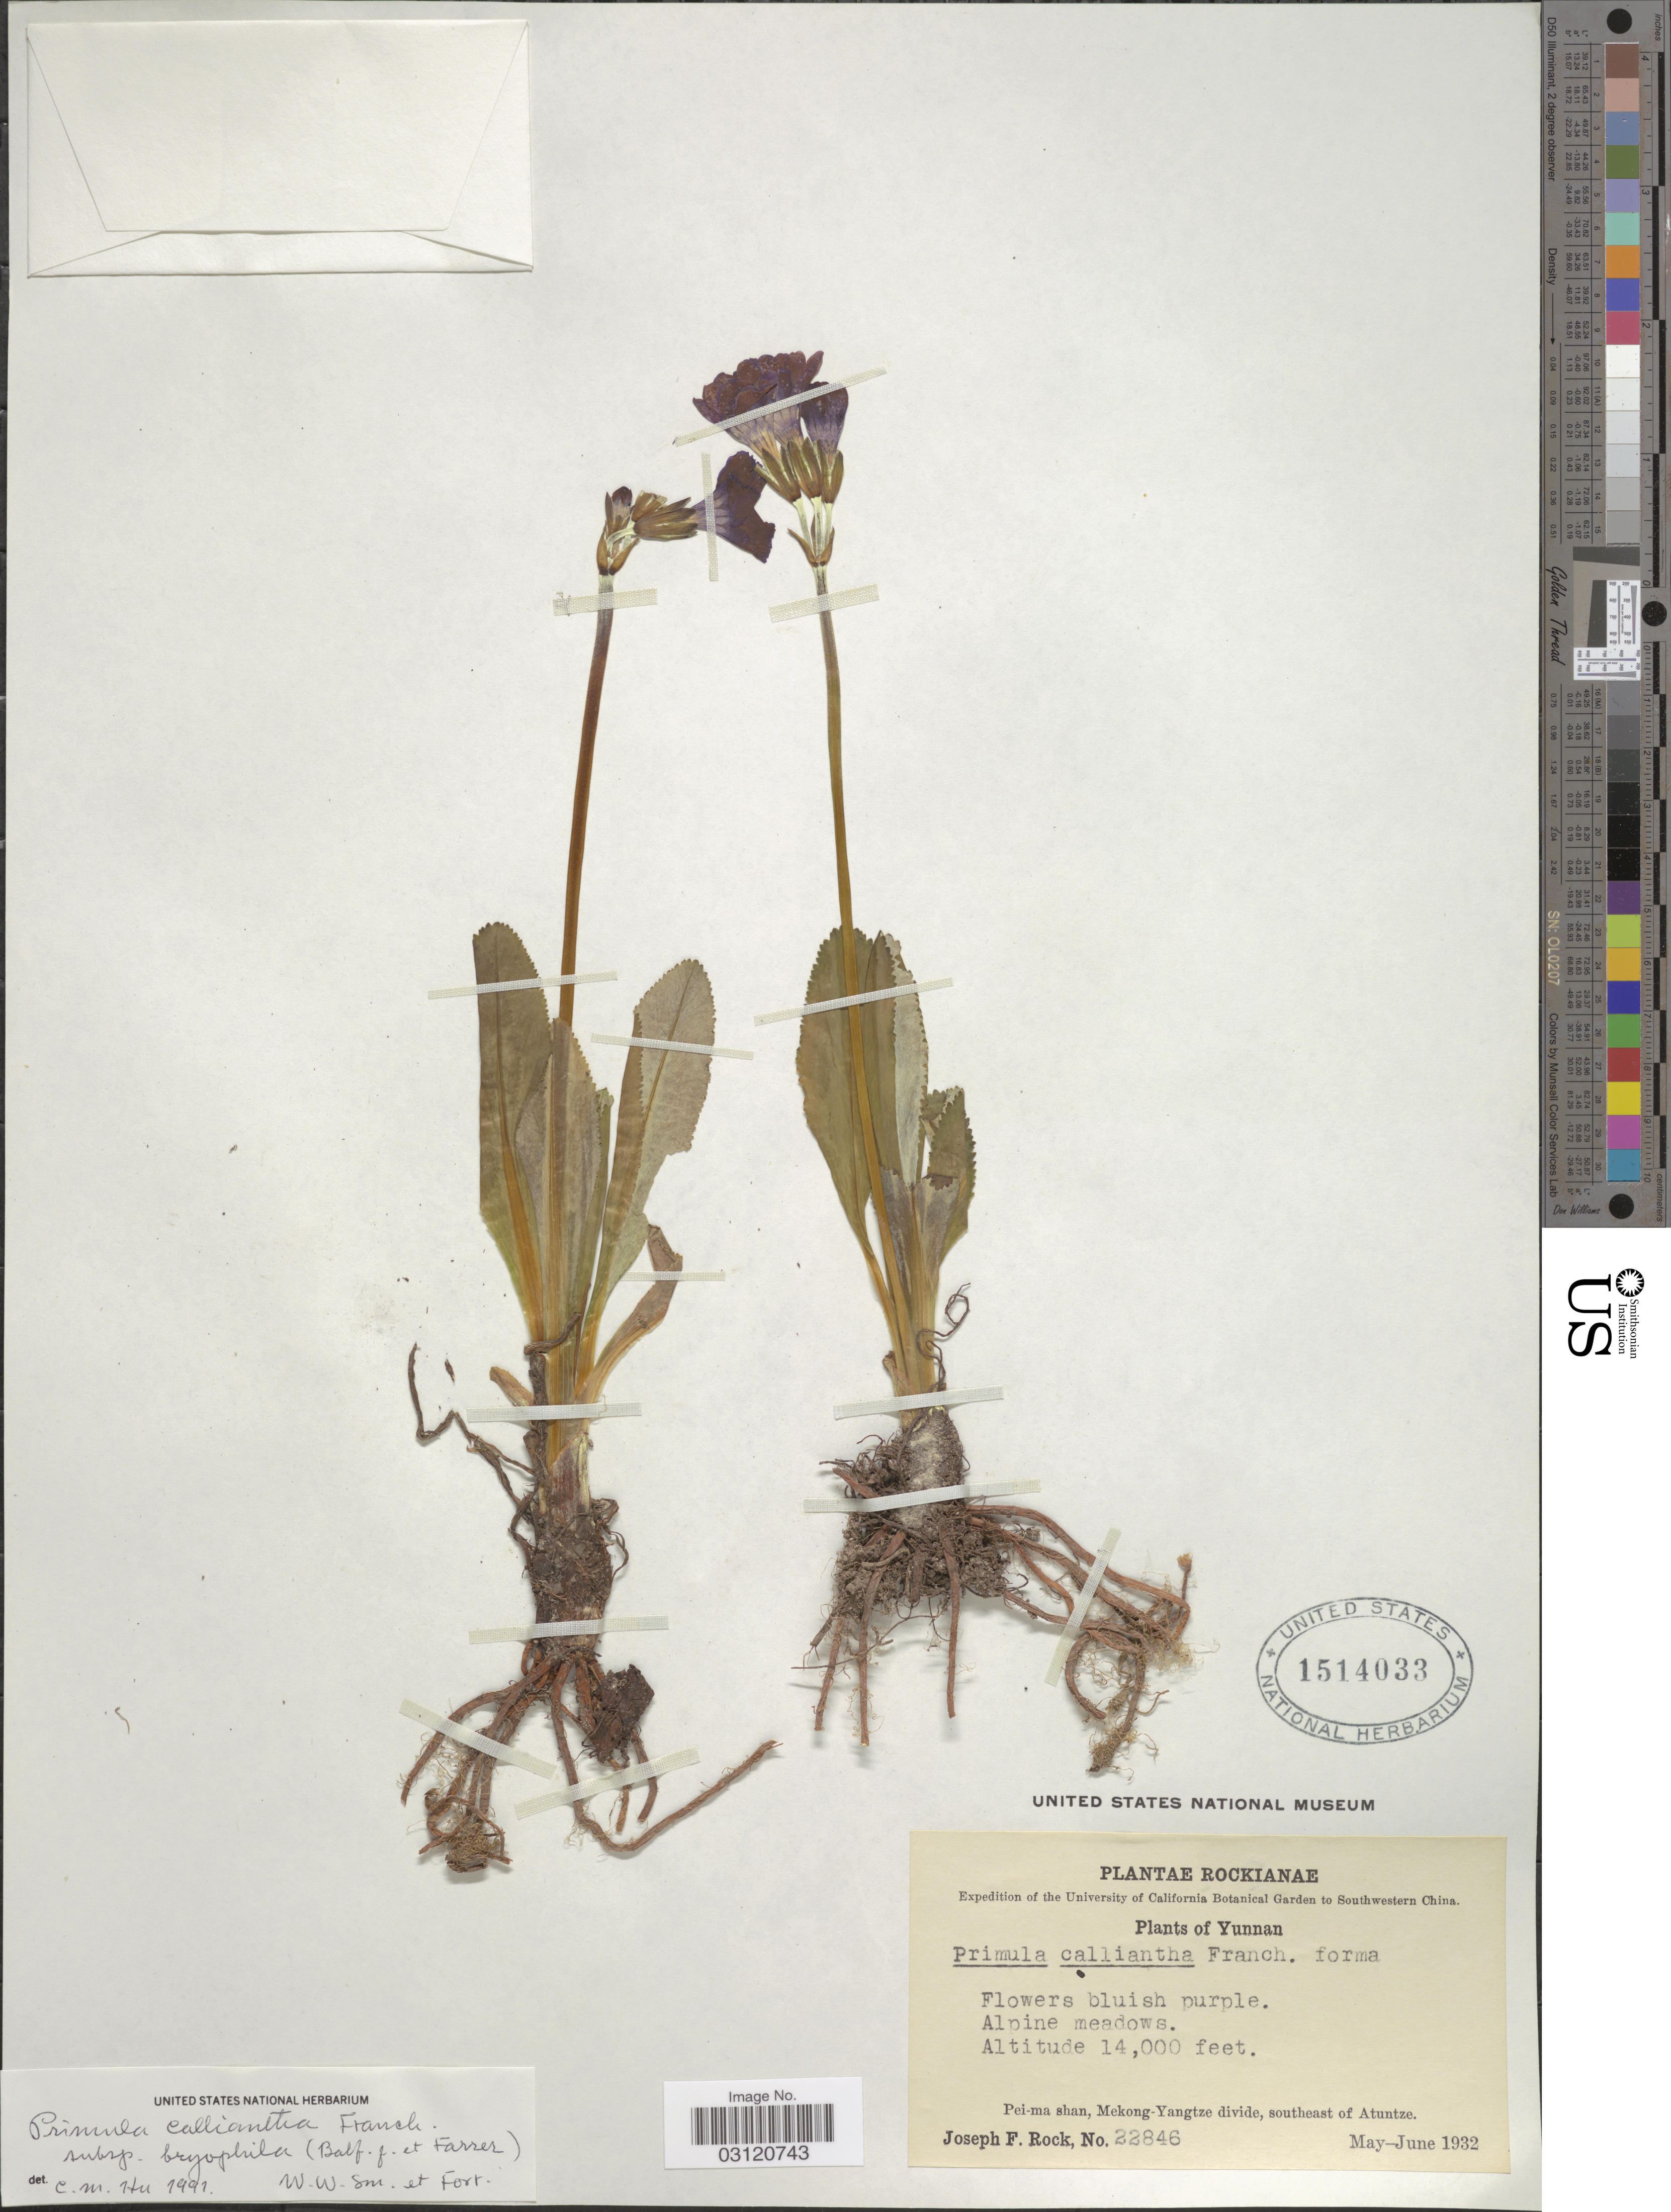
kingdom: Plantae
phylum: Tracheophyta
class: Magnoliopsida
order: Ericales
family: Primulaceae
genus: Primula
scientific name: Primula calliantha subsp. bryophila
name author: (Balf. f. & Farrer) W.W. Sm. & Forrest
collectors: J. F. Rock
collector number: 22846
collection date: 1932-05/1932-06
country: China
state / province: Yunnan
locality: Southwestern China. Pei-ma shan, Mekong-Yangtze divide, southeast of Atuntze.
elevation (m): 4267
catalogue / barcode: US 1514033